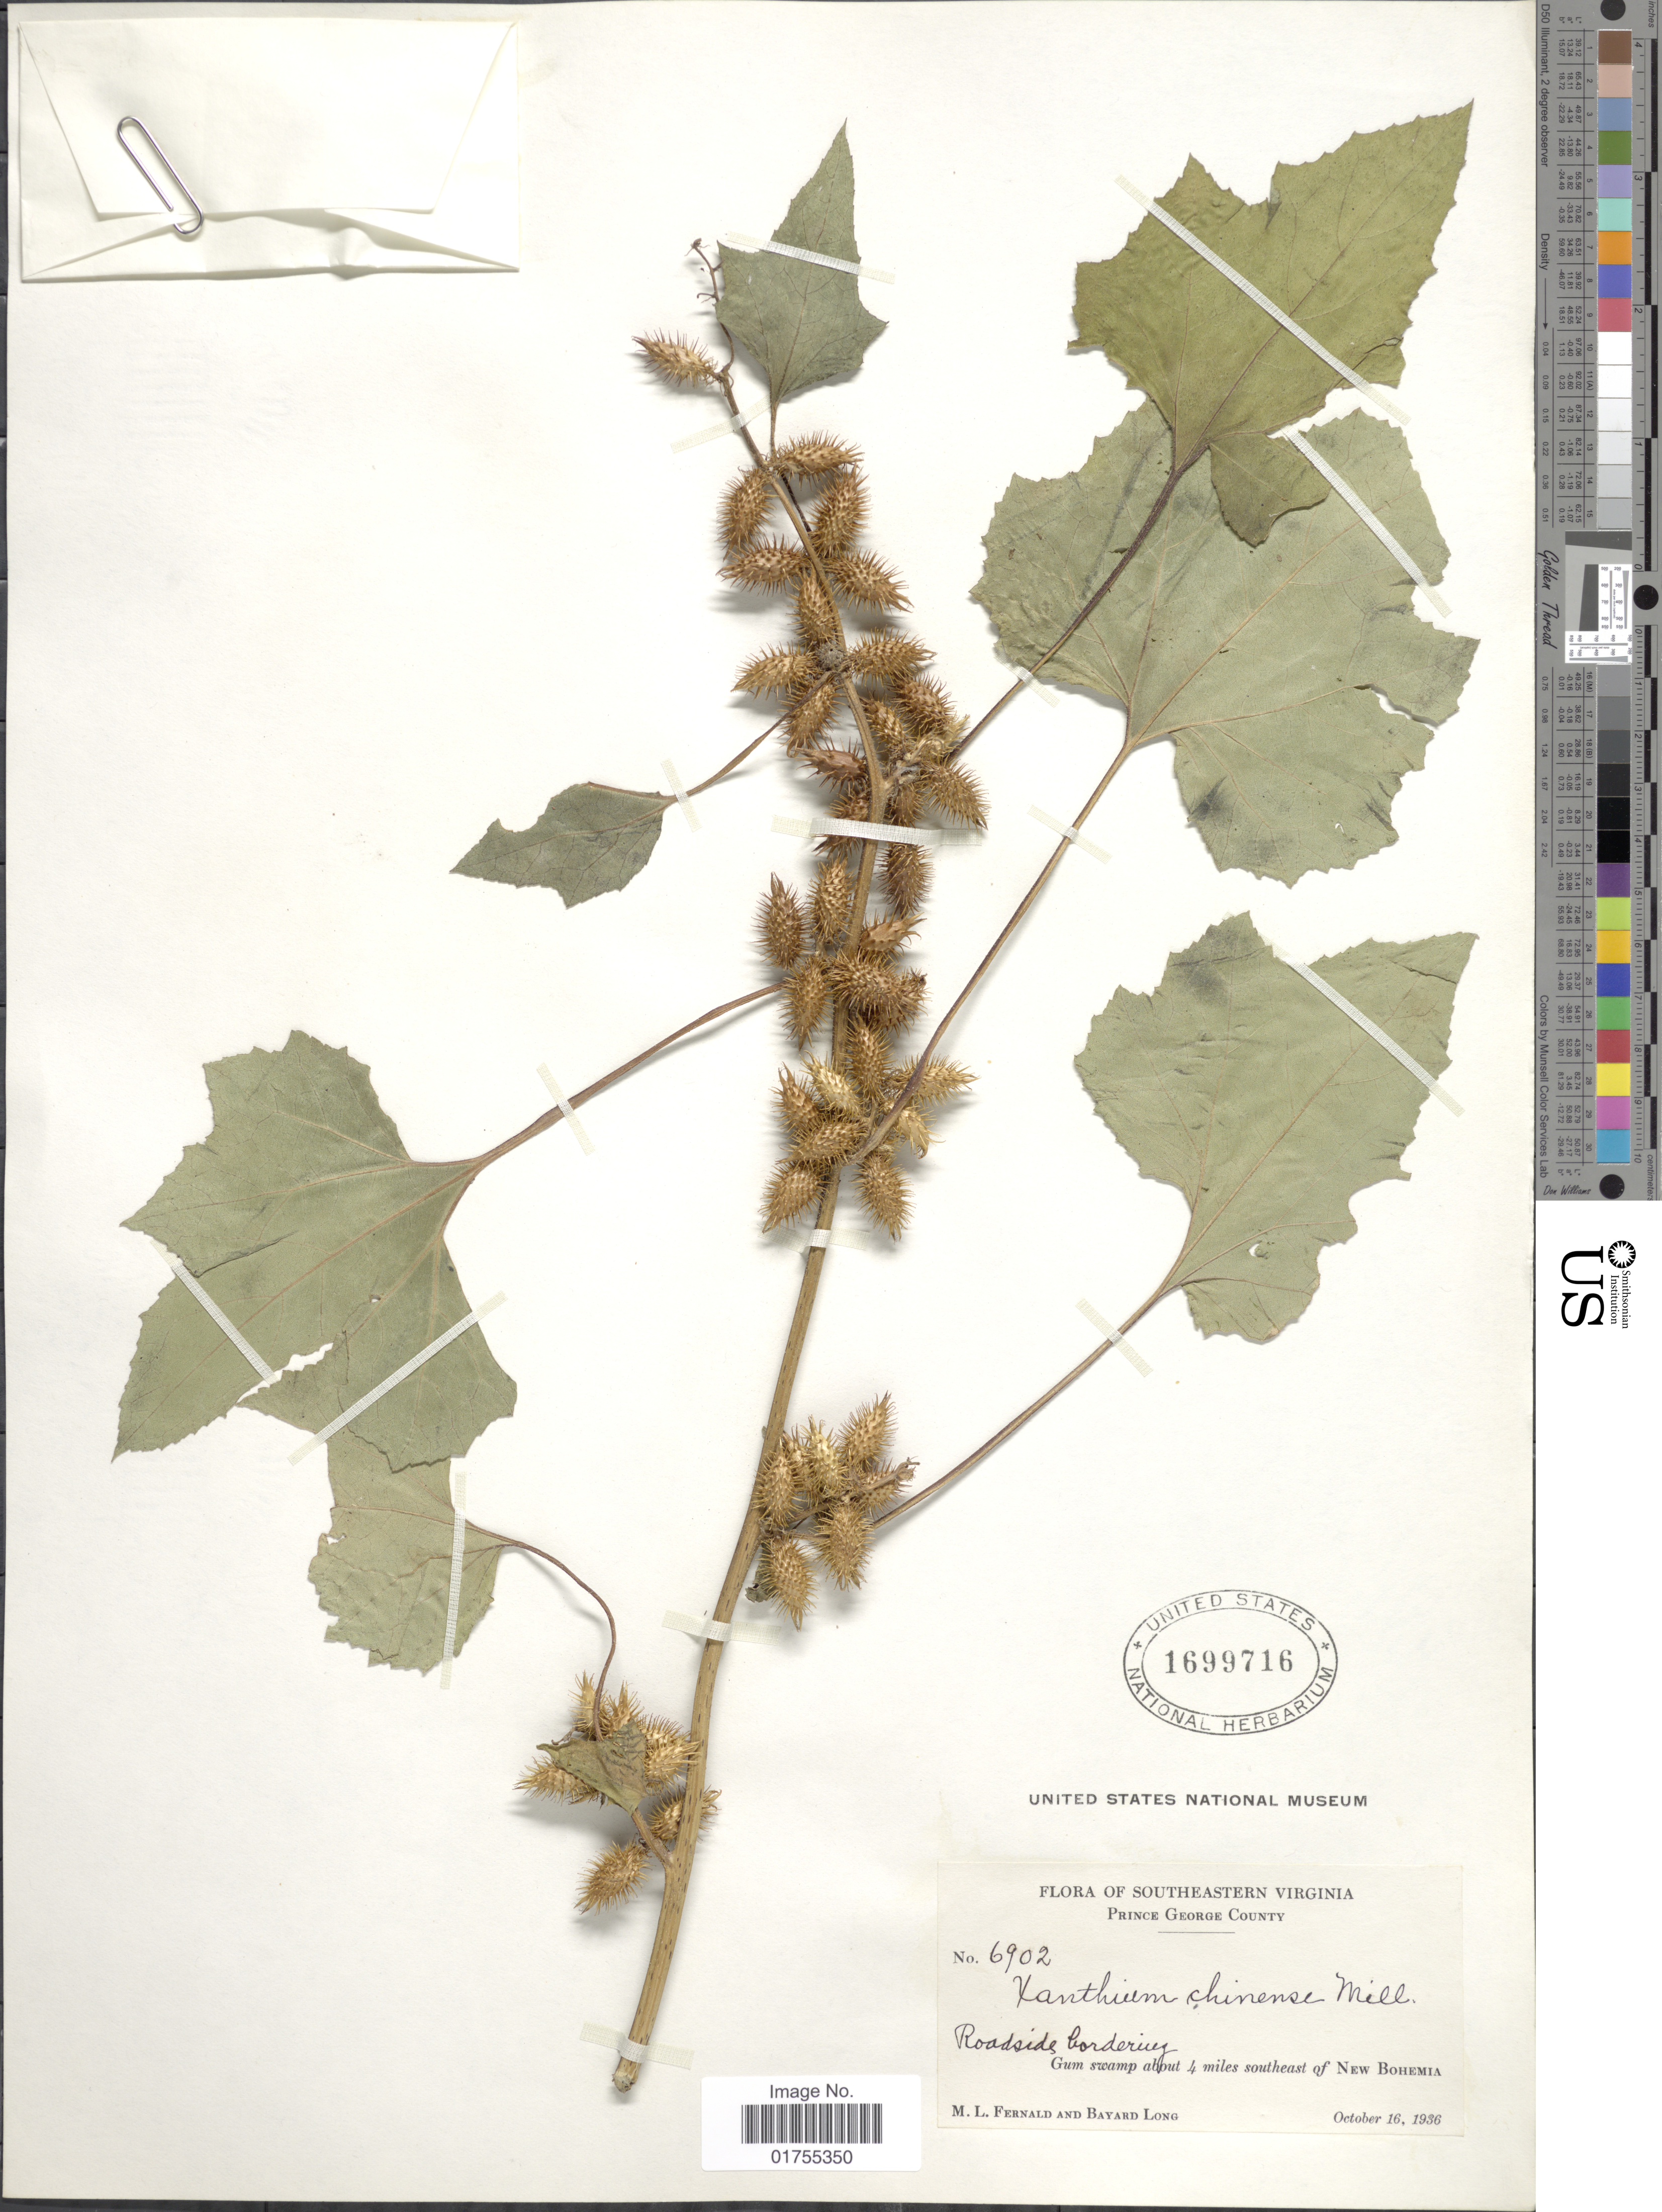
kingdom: Plantae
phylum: Tracheophyta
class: Magnoliopsida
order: Asterales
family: Asteraceae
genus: Xanthium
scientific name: Xanthium strumarium var. glabratum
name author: Mill.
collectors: M. L. Fernald & B. H. Long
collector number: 6902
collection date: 1936-10-16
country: United States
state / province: Virginia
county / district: Prince George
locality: Southeastern Virginia, Prince George County, Roadside bordering, Gum swamp about 4 miles southeast of New Bohemia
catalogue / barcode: US 1699716